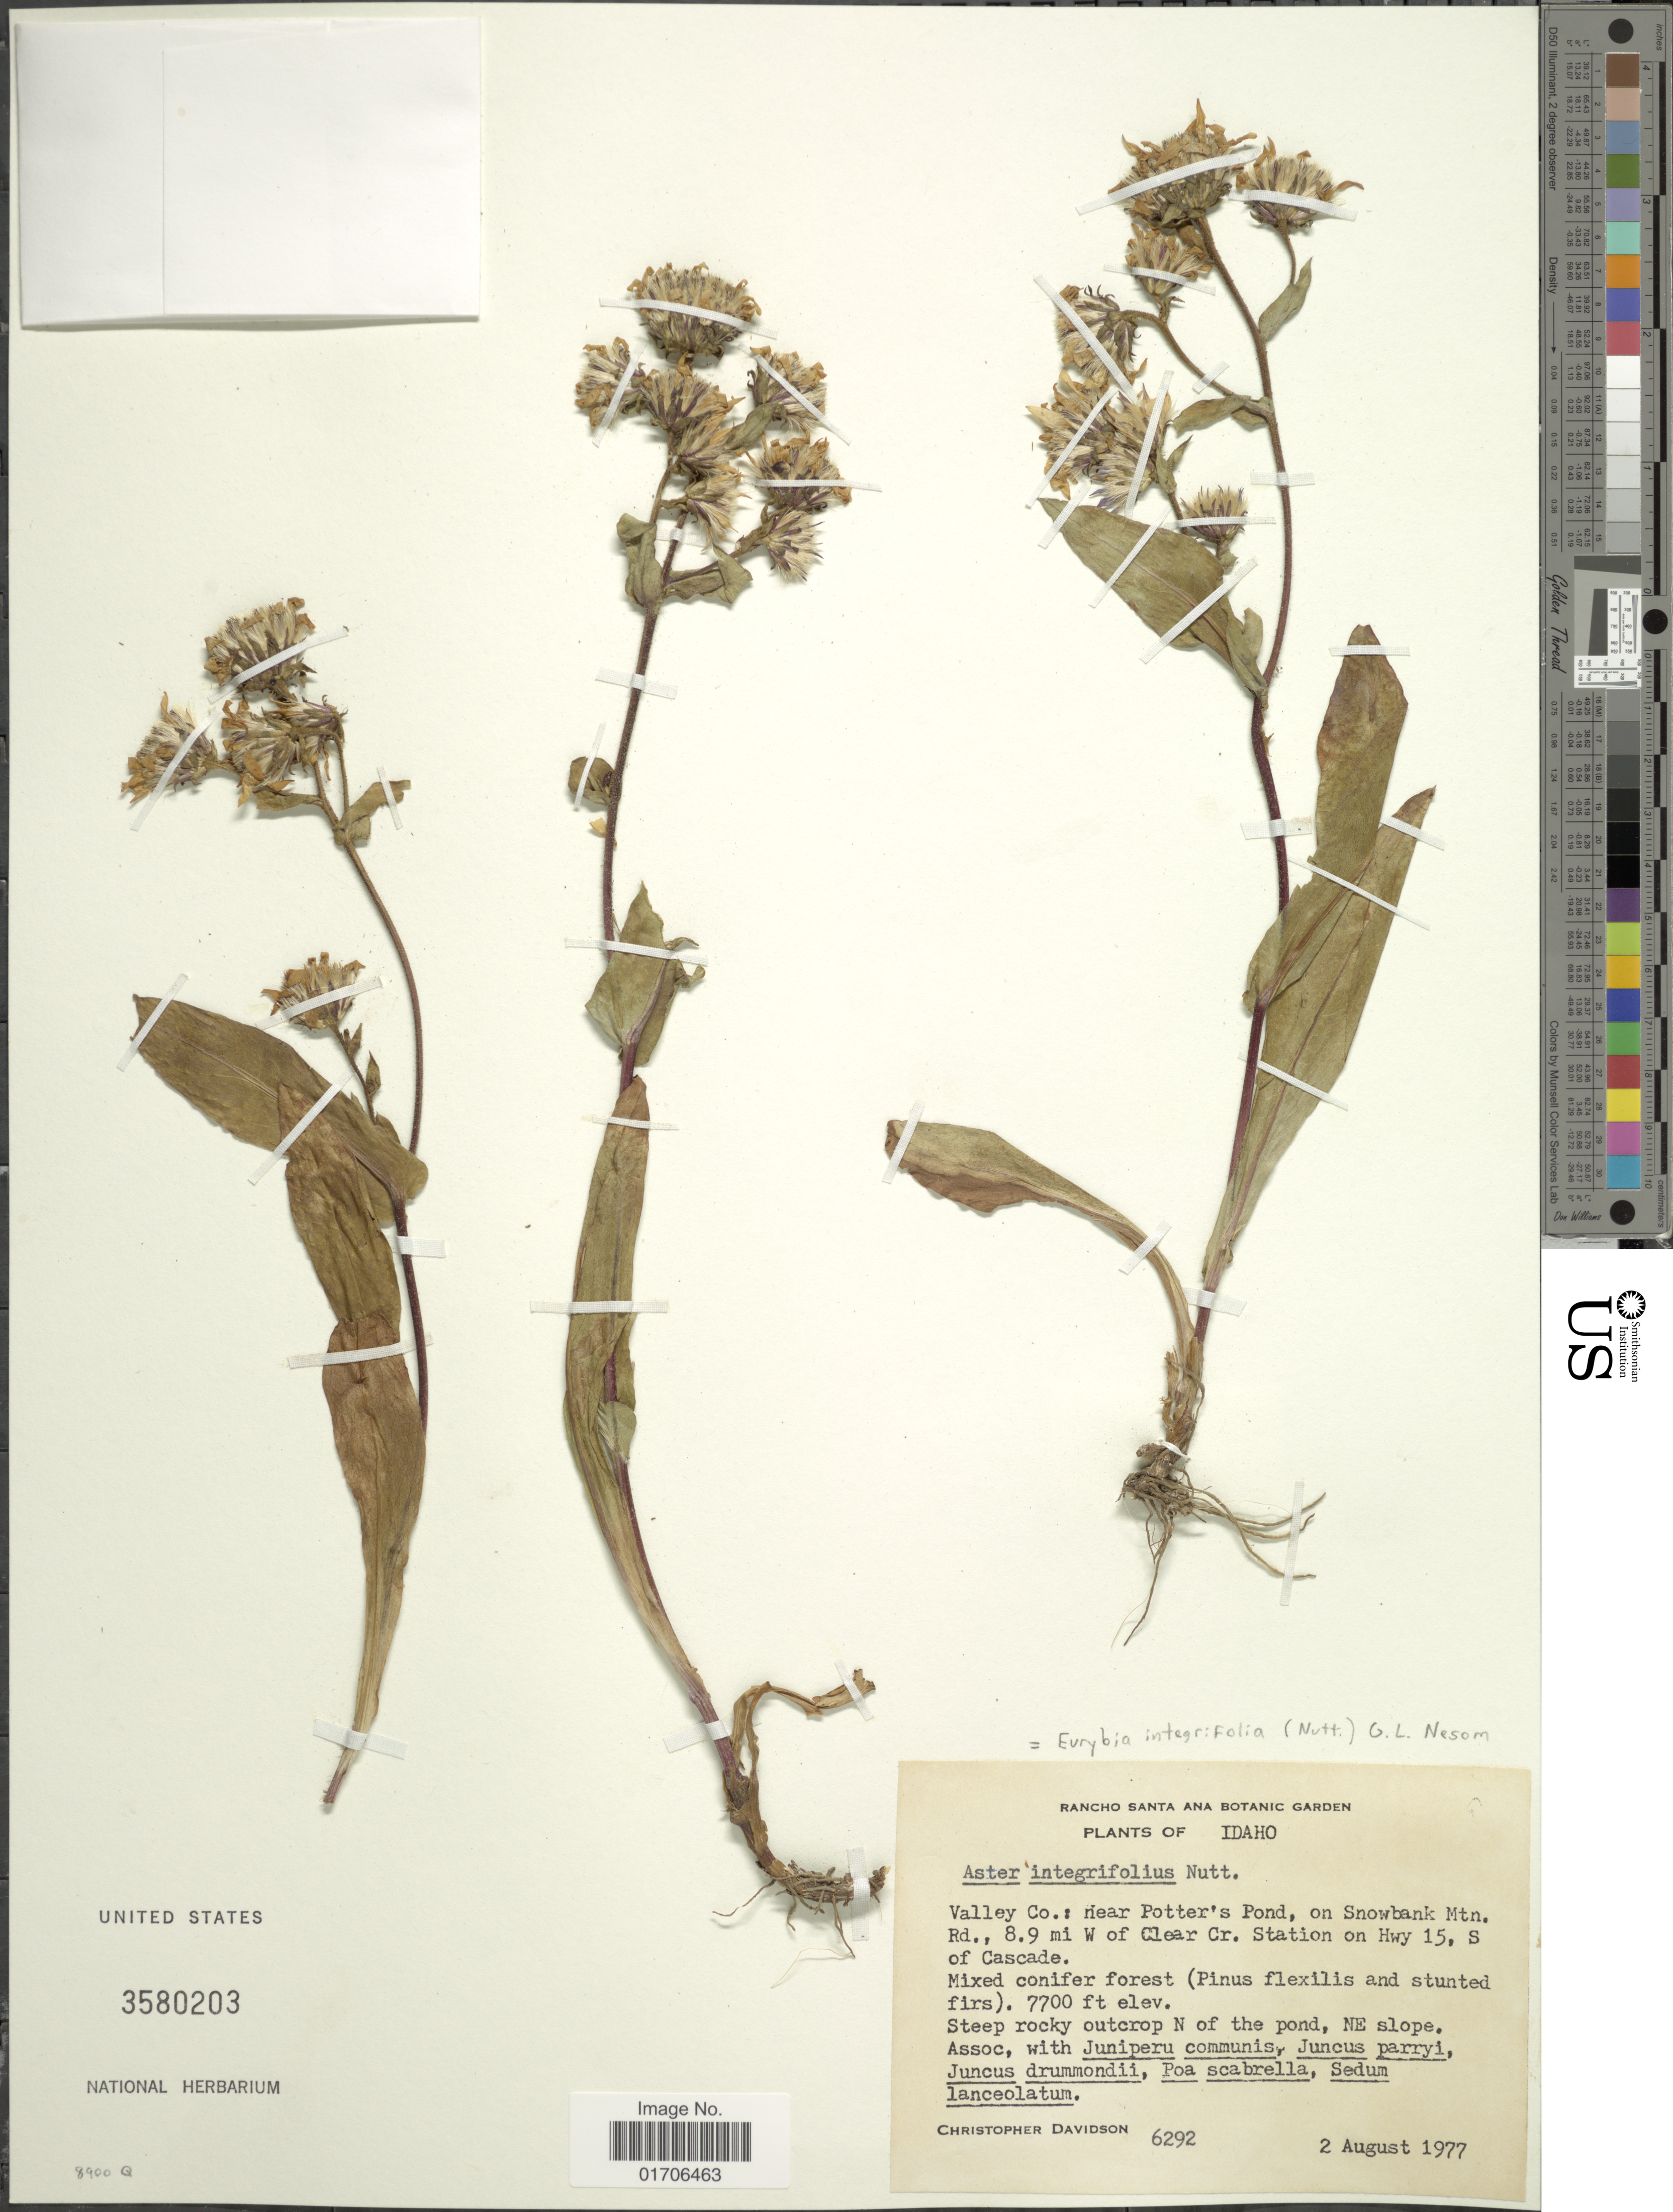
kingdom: Plantae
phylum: Tracheophyta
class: Magnoliopsida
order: Asterales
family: Asteraceae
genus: Eurybia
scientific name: Eurybia integrifolia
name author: (Nutt.) G.L. Nesom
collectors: C. Davidson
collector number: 6292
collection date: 1977-08-02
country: United States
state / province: Idaho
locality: Valley Co.: near Potter's Pond, on Snowbank Mtn. Rd., 8.9 mi W of Clear Cr. Station on Hwy 15, S of Cascade.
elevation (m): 2347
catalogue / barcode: US 3580203